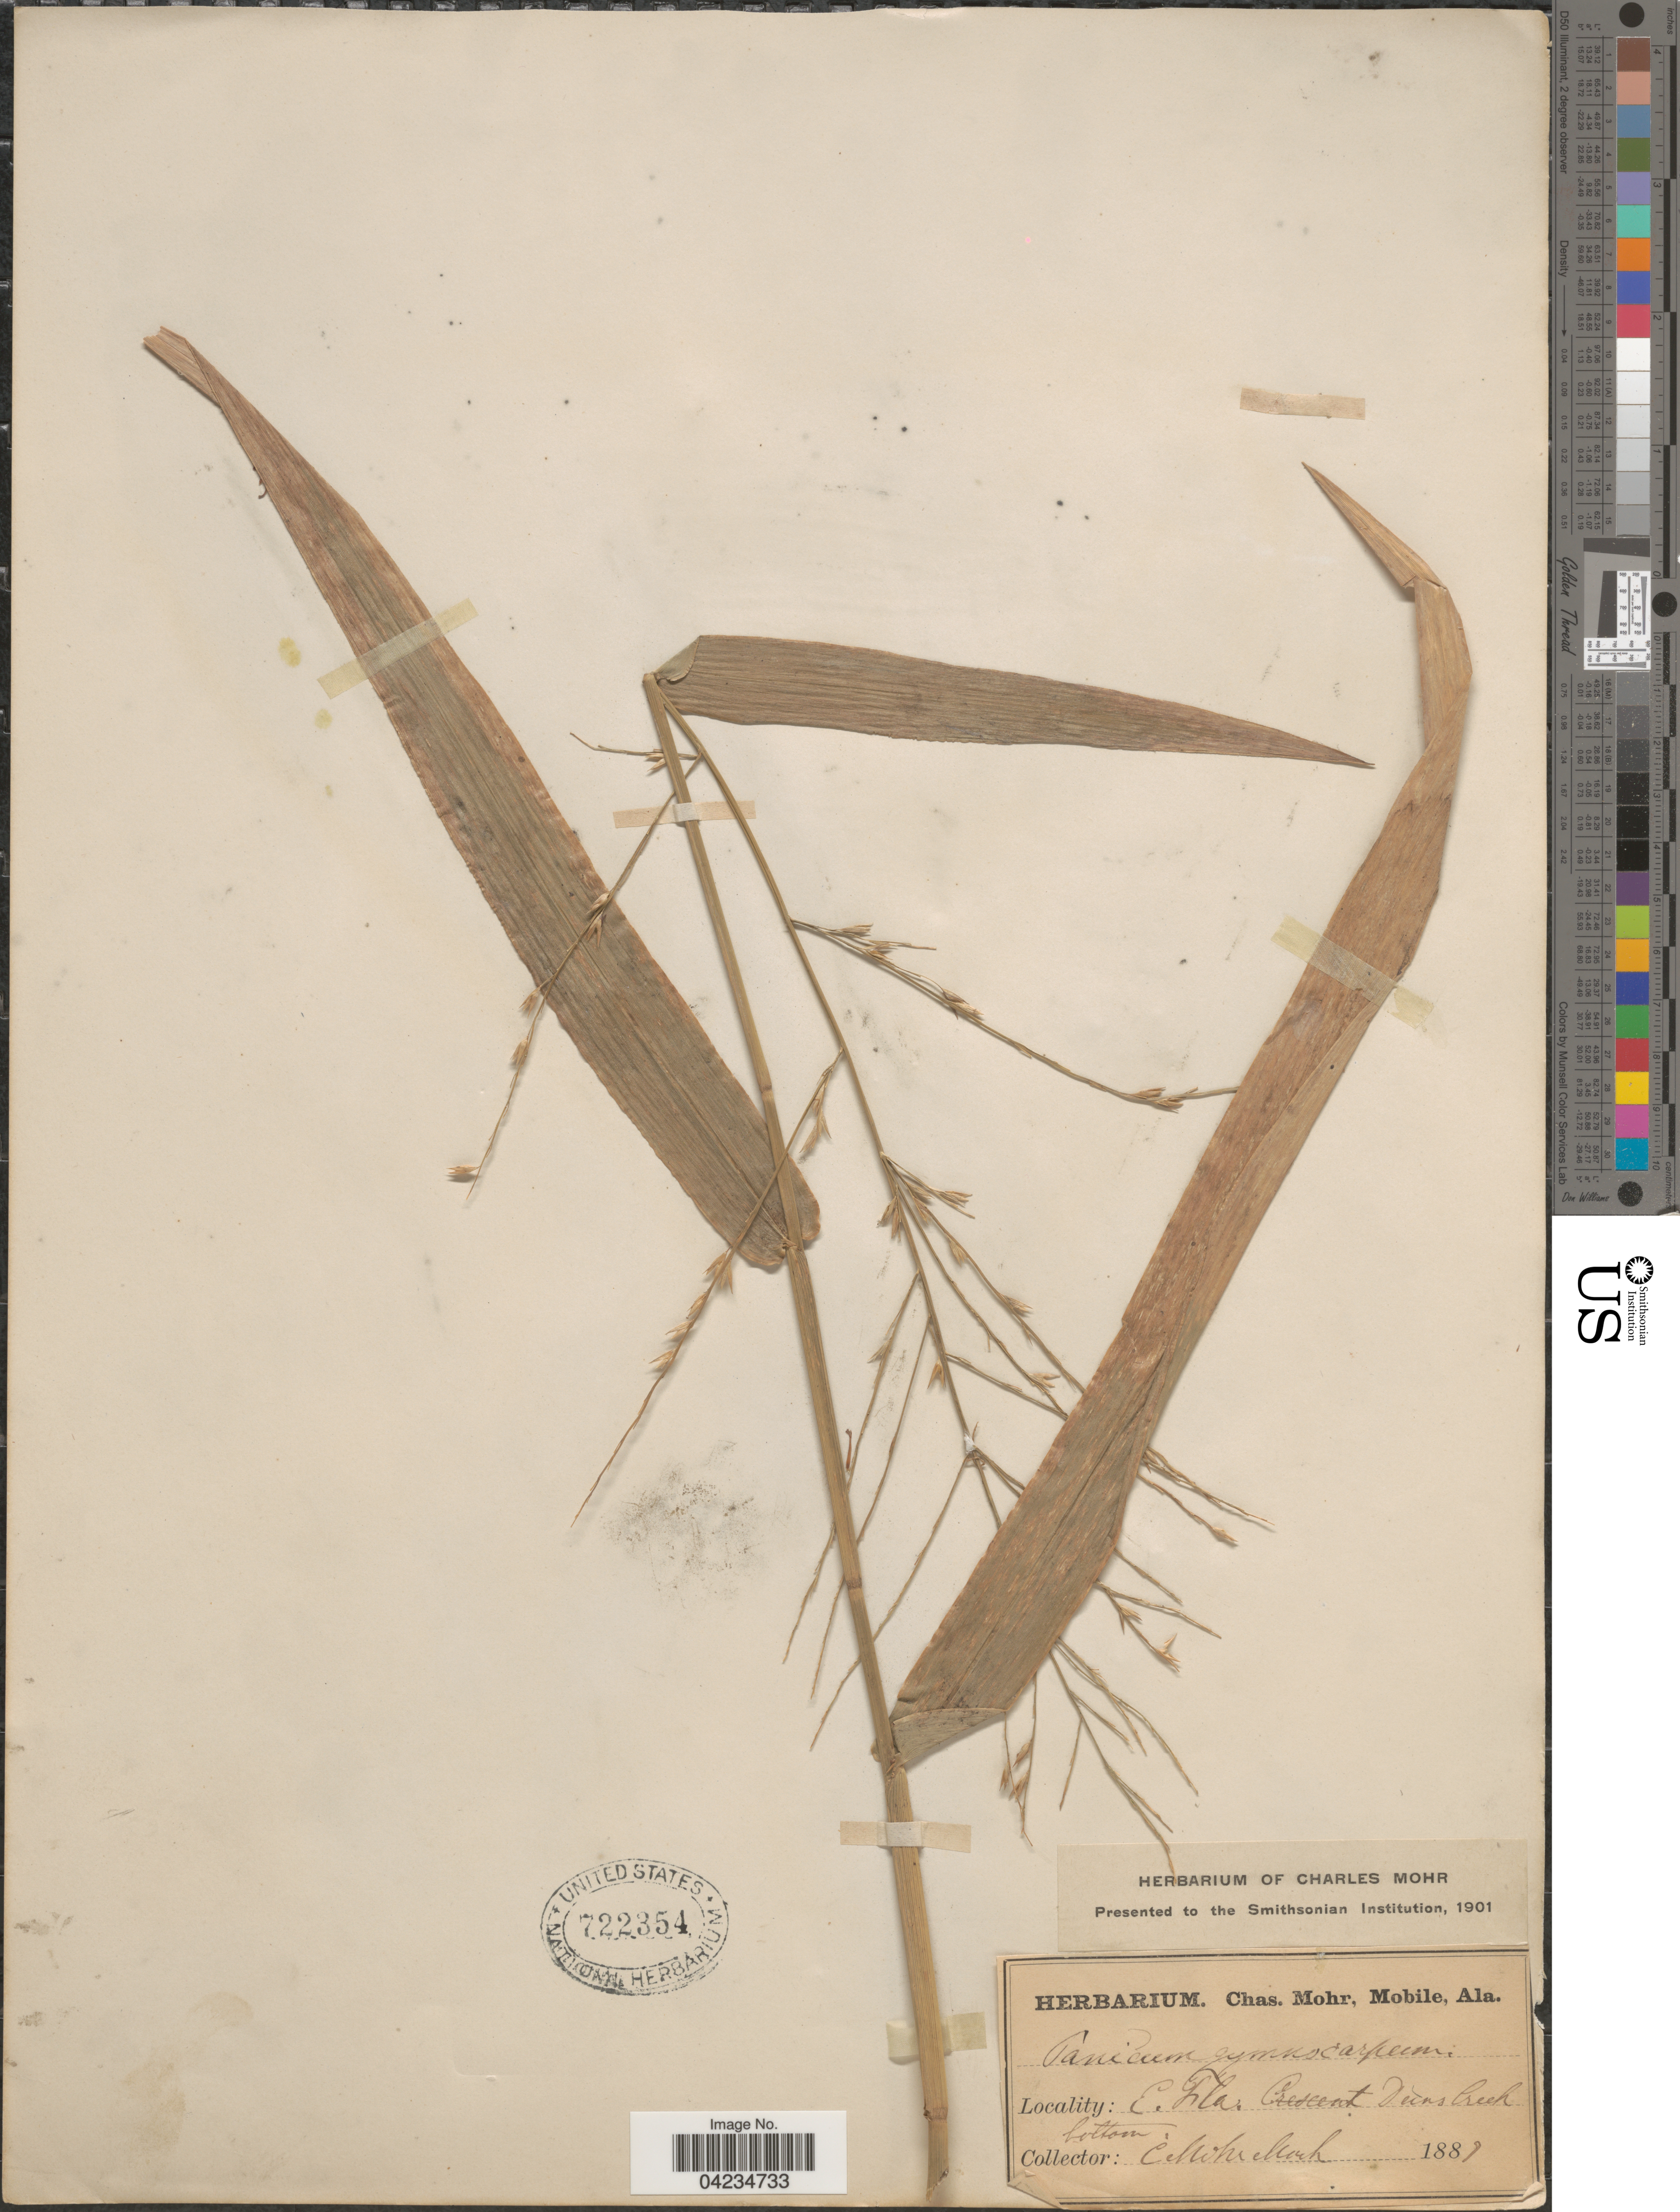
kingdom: Plantae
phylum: Tracheophyta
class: Liliopsida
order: Poales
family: Poaceae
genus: Phanopyrum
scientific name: Phanopyrum gymnocarpon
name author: (Elliott) Nash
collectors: Mohr, C. T. (herbarium)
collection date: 1887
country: United States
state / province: Florida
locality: E. Fla. Dunns Creek.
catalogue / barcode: US 722354